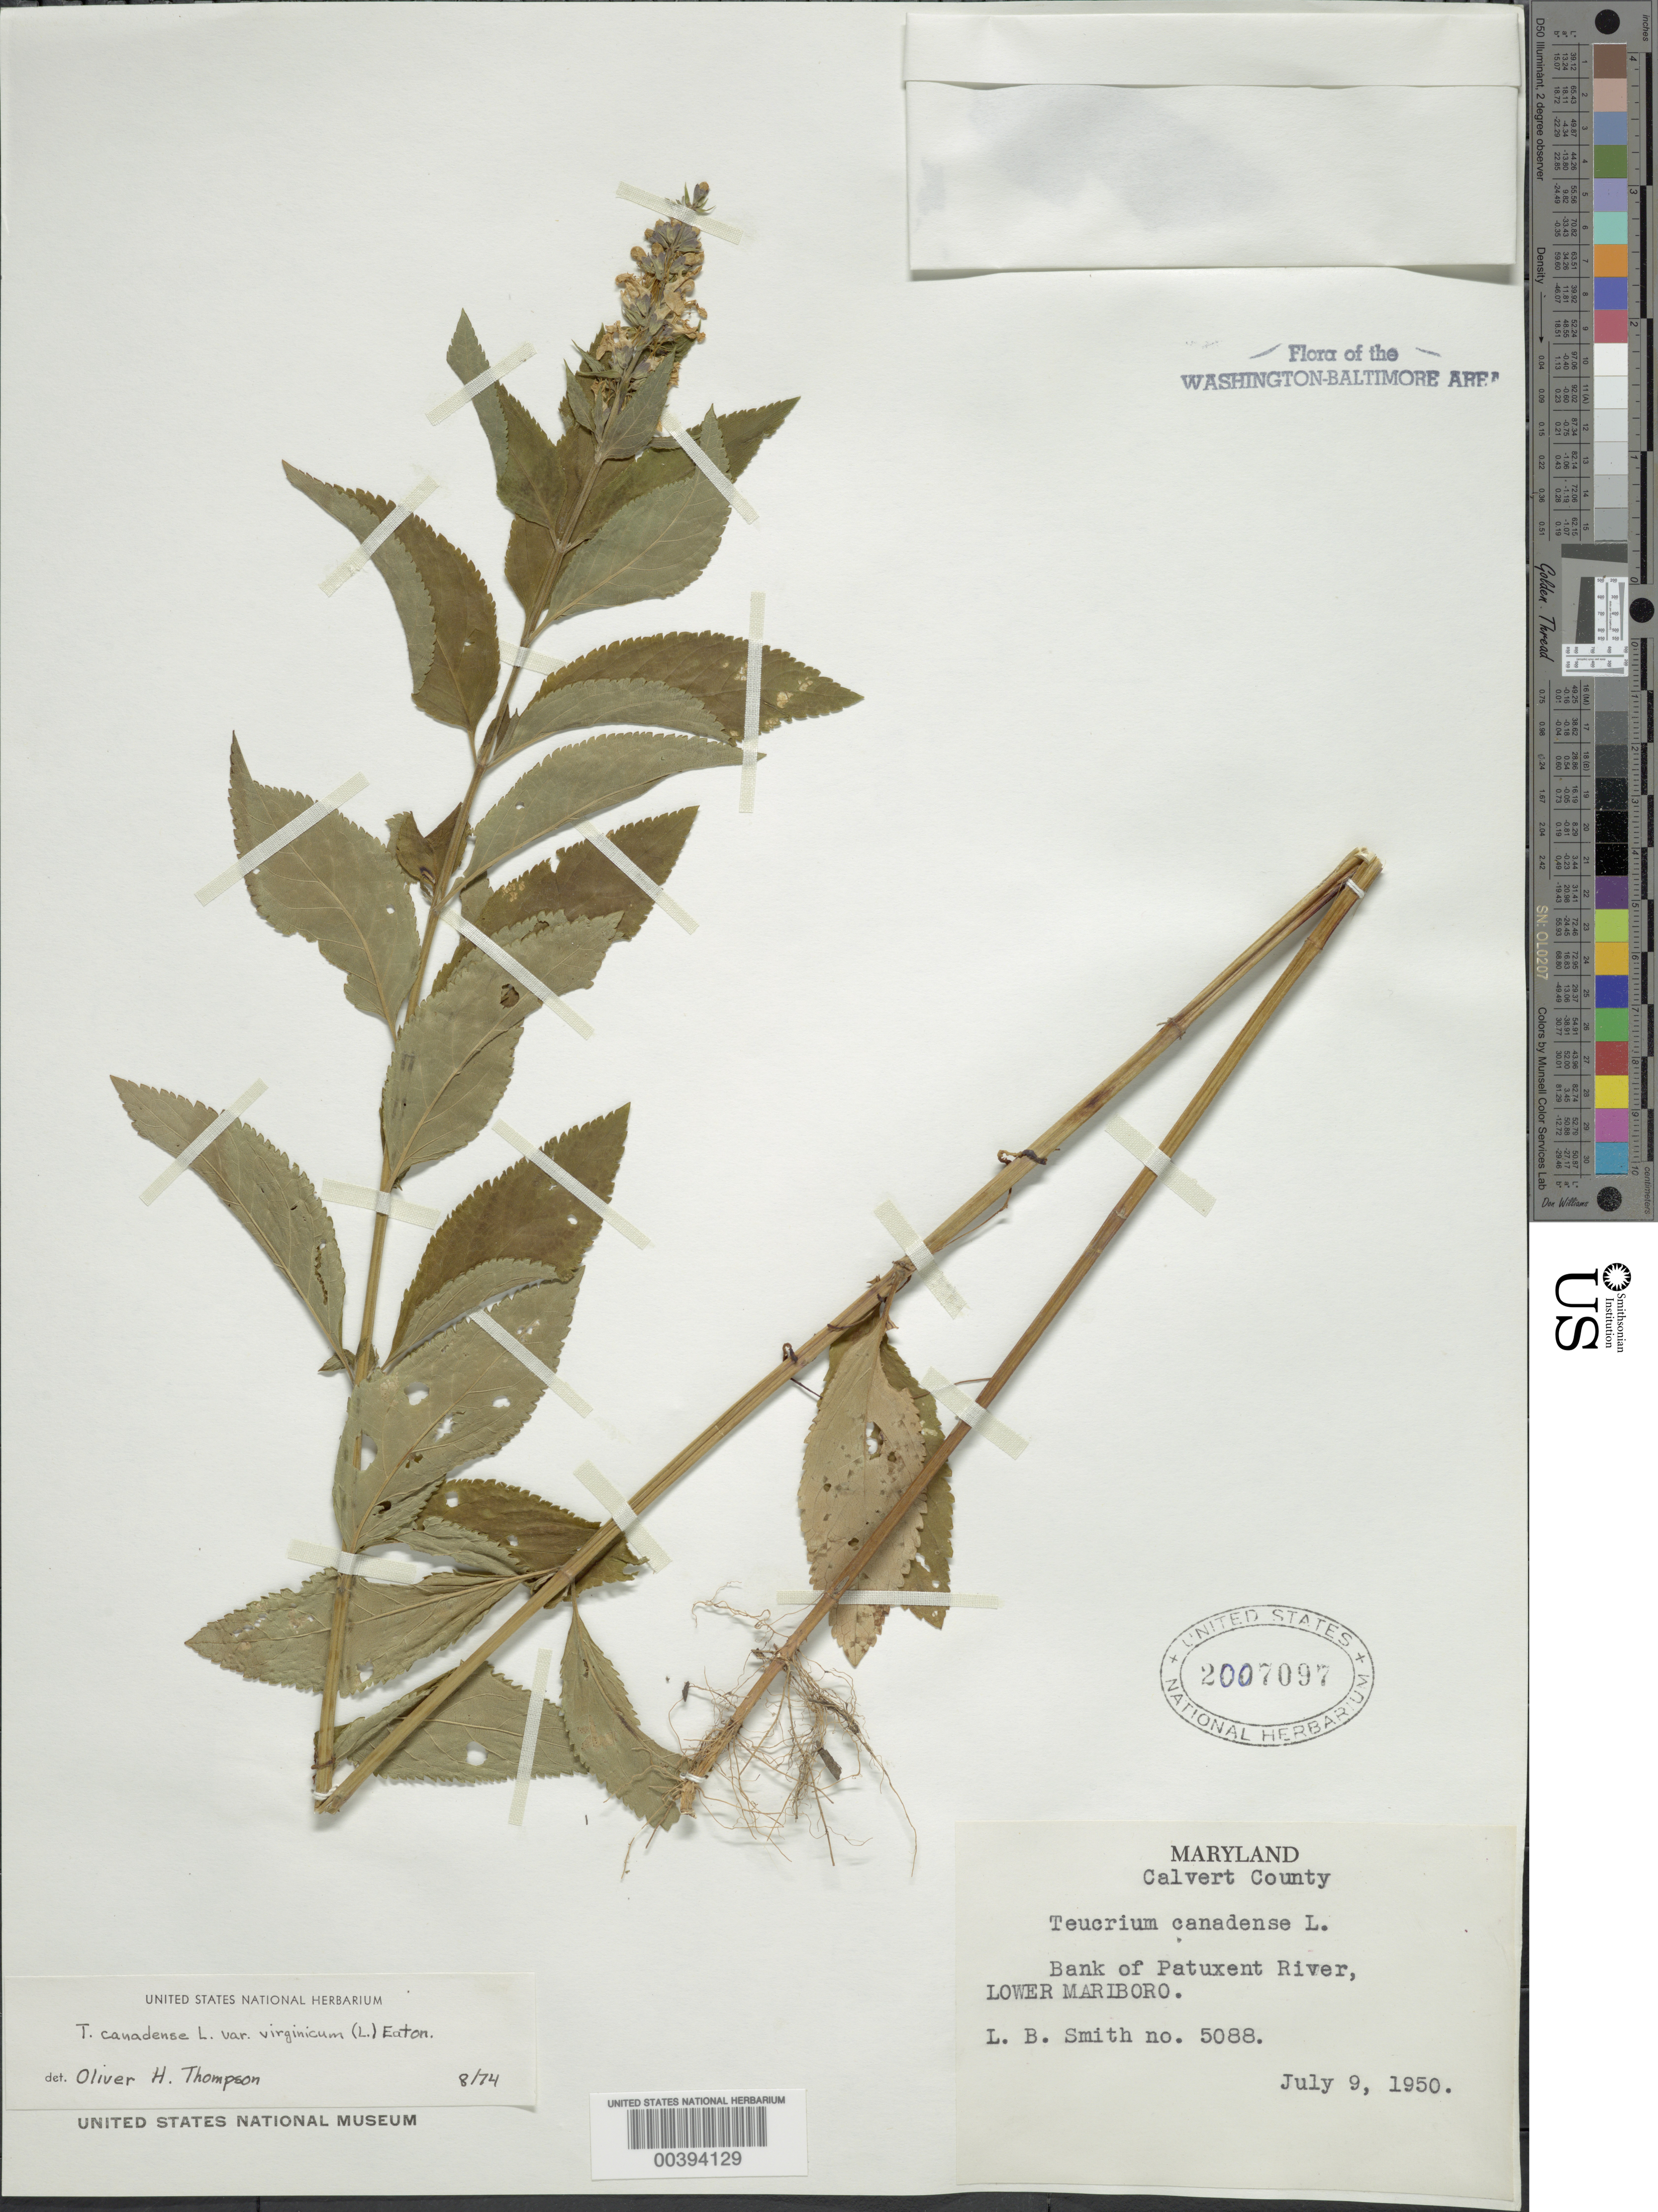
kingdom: Plantae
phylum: Tracheophyta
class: Magnoliopsida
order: Lamiales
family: Lamiaceae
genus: Teucrium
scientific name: Teucrium canadense var. virginicum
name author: L.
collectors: L. Smith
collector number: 5088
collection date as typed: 09 Jul 1950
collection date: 1950-07-09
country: United States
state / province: Maryland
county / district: Calvert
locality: Patuxent River, Lower Marlboro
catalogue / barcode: US 2007097